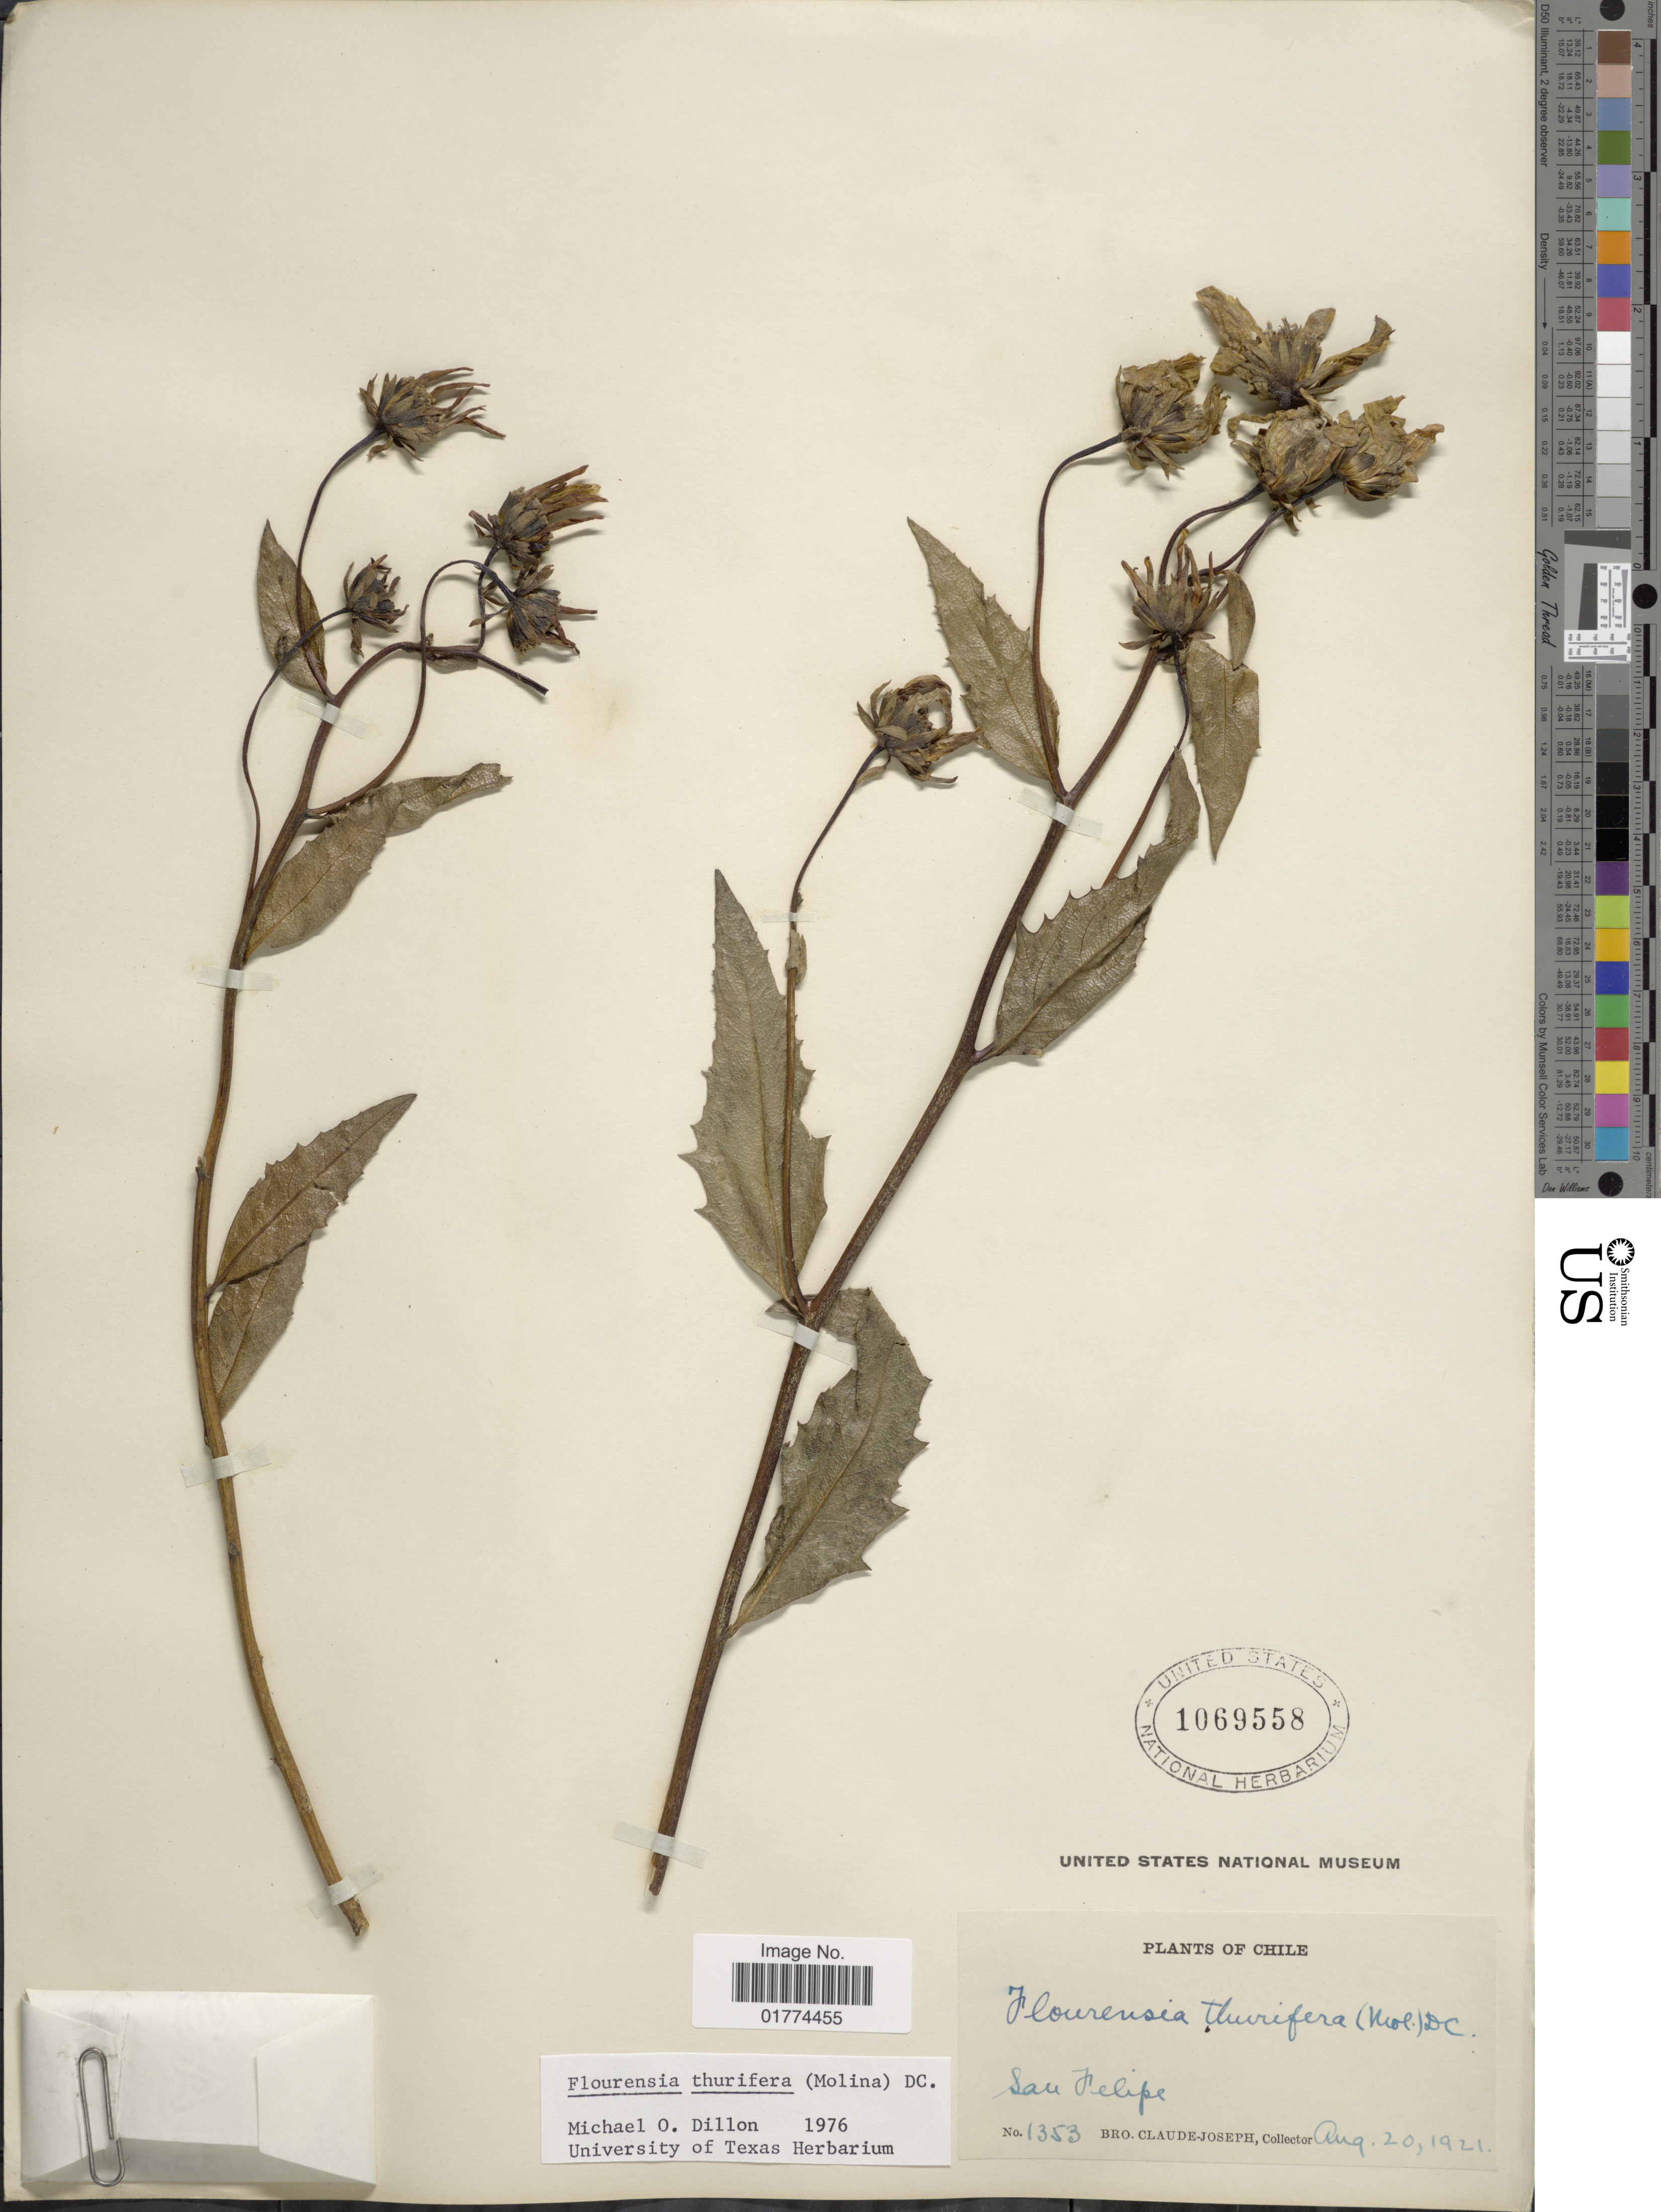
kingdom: Plantae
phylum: Tracheophyta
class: Magnoliopsida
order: Asterales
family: Asteraceae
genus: Flourensia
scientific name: Flourensia thurifera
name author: (Molina) DC.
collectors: Bro. Claude-Joseph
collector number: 1353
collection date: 1921-08-20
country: Chile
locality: San Felipe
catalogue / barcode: US 1069558